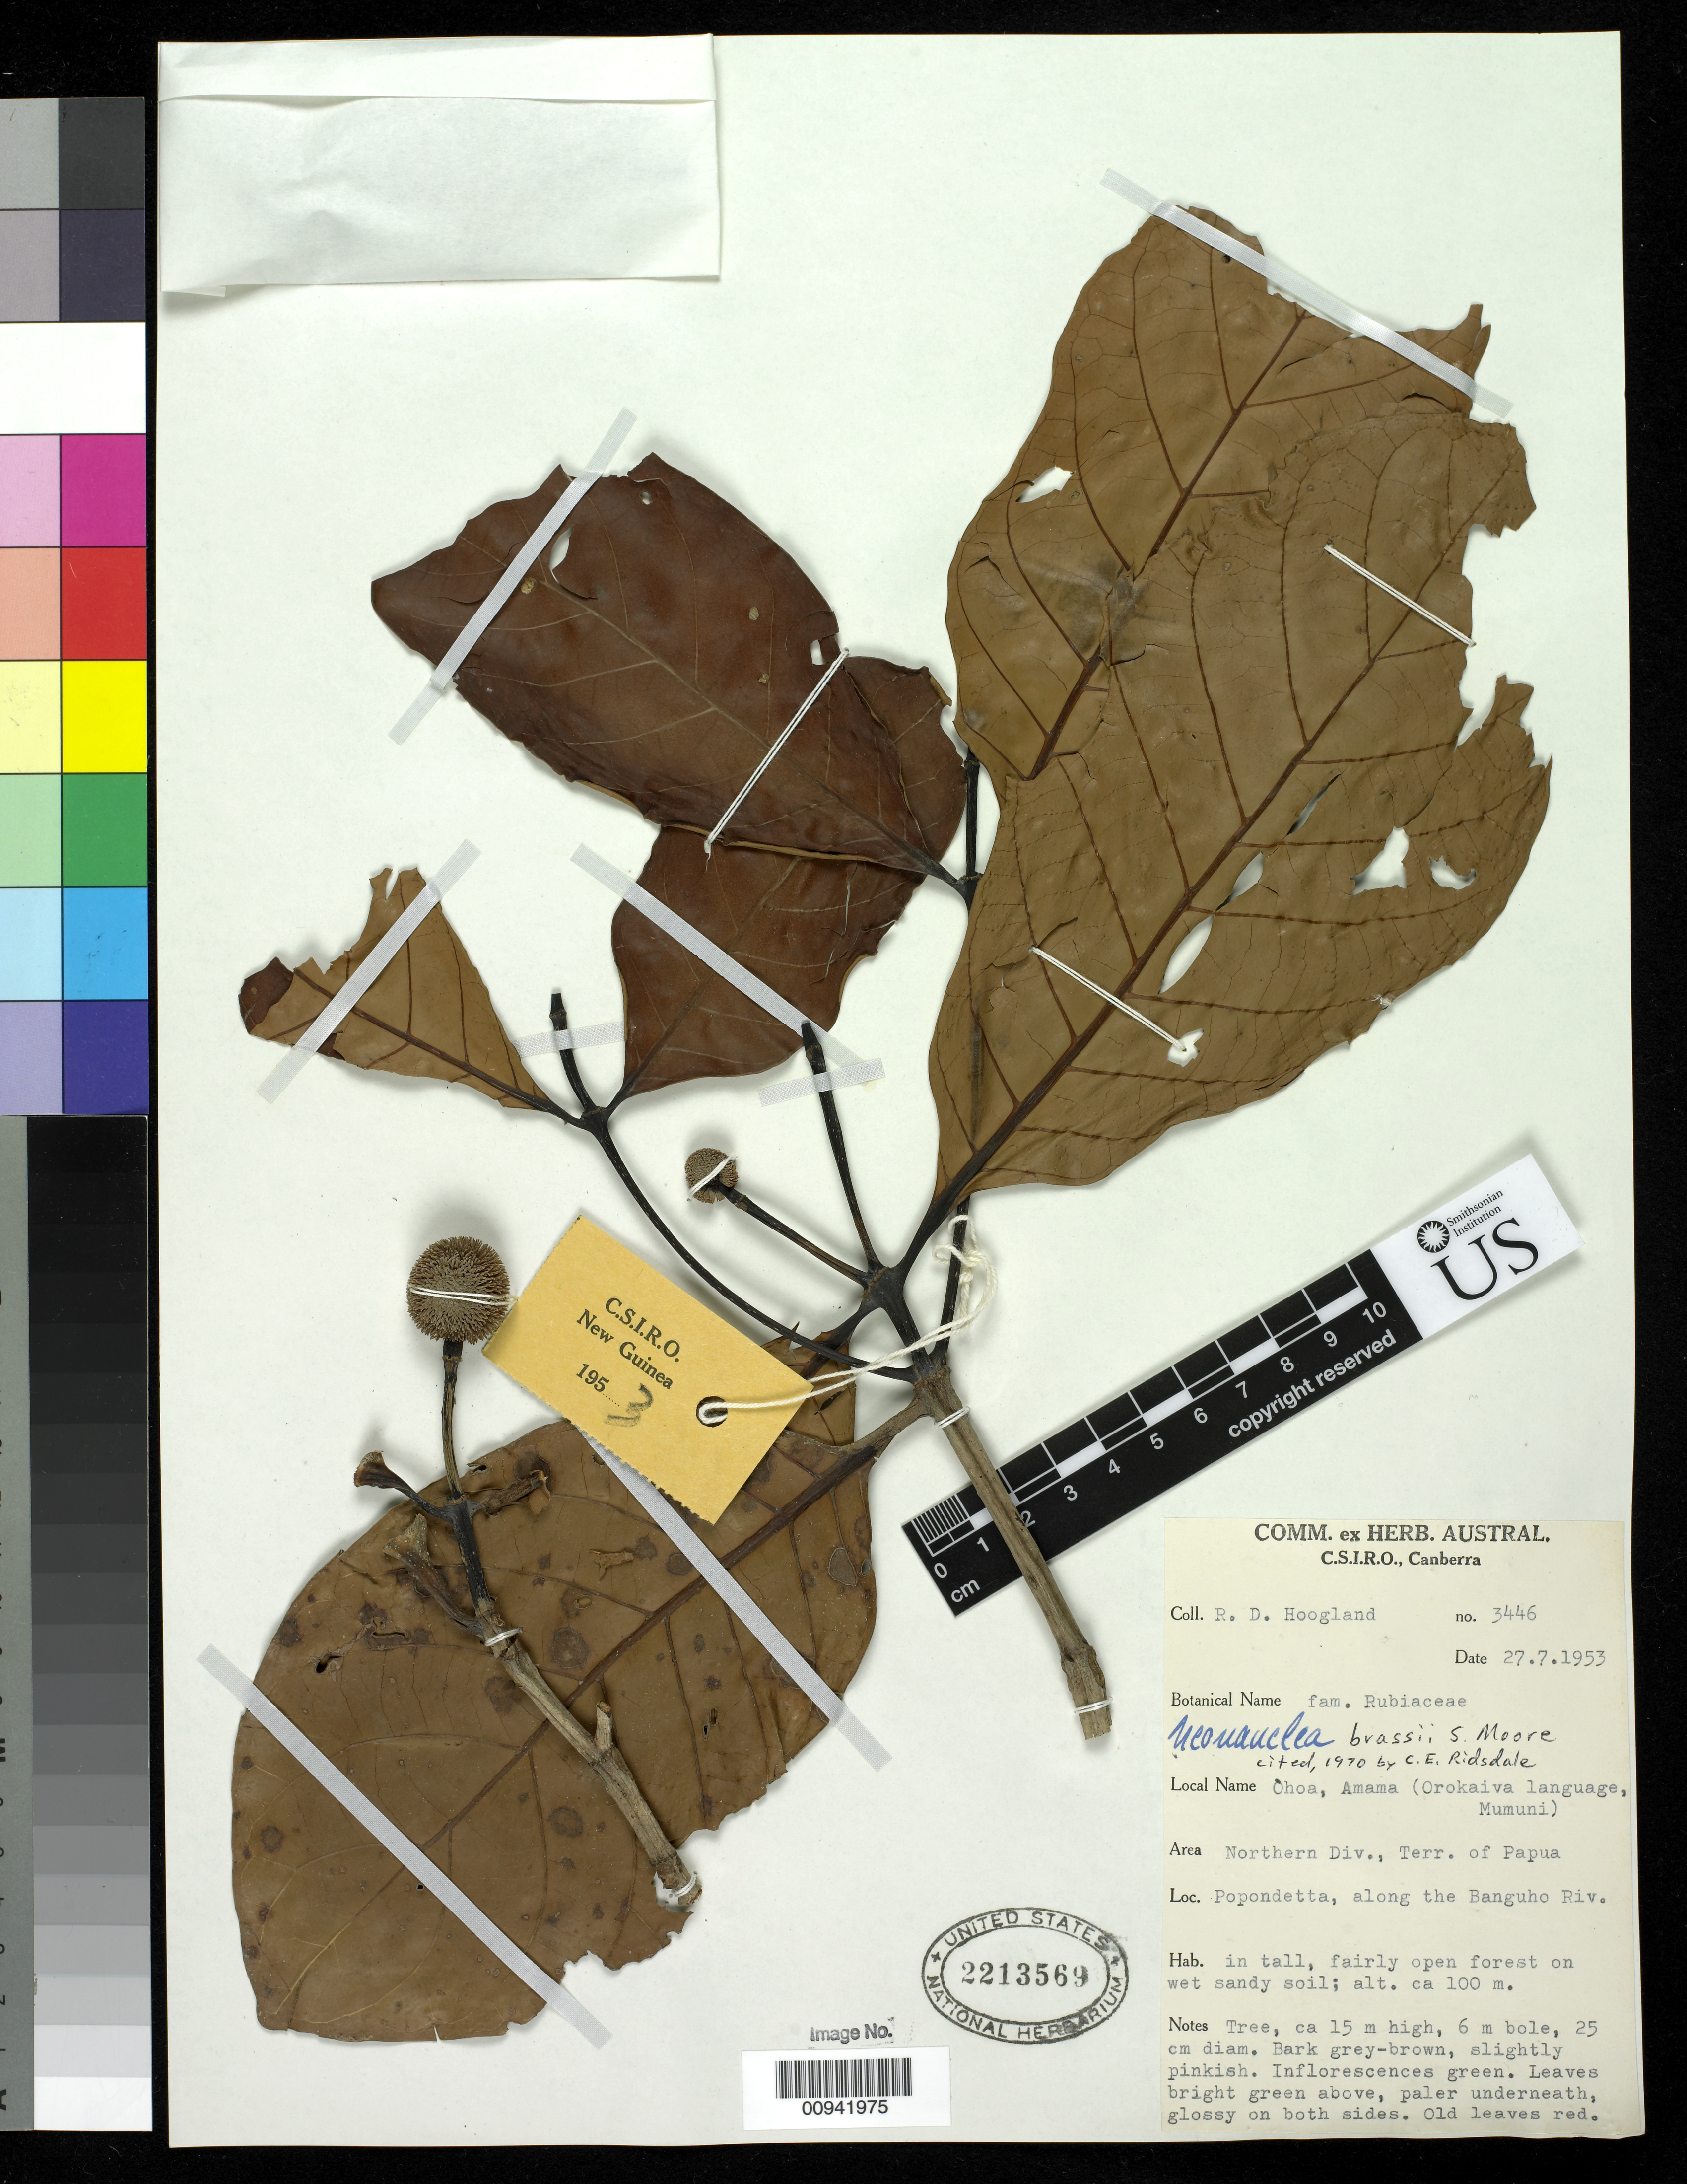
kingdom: Plantae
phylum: Tracheophyta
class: Magnoliopsida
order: Gentianales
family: Rubiaceae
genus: Neonauclea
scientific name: Neonauclea brassii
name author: S. Moore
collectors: R. D. Hoogland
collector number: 3446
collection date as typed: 27 Jul 1953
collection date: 1953-07-27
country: Papua New Guinea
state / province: Northern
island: New Guinea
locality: Popondetta, along the Banguho River.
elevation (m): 100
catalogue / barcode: US 2213569